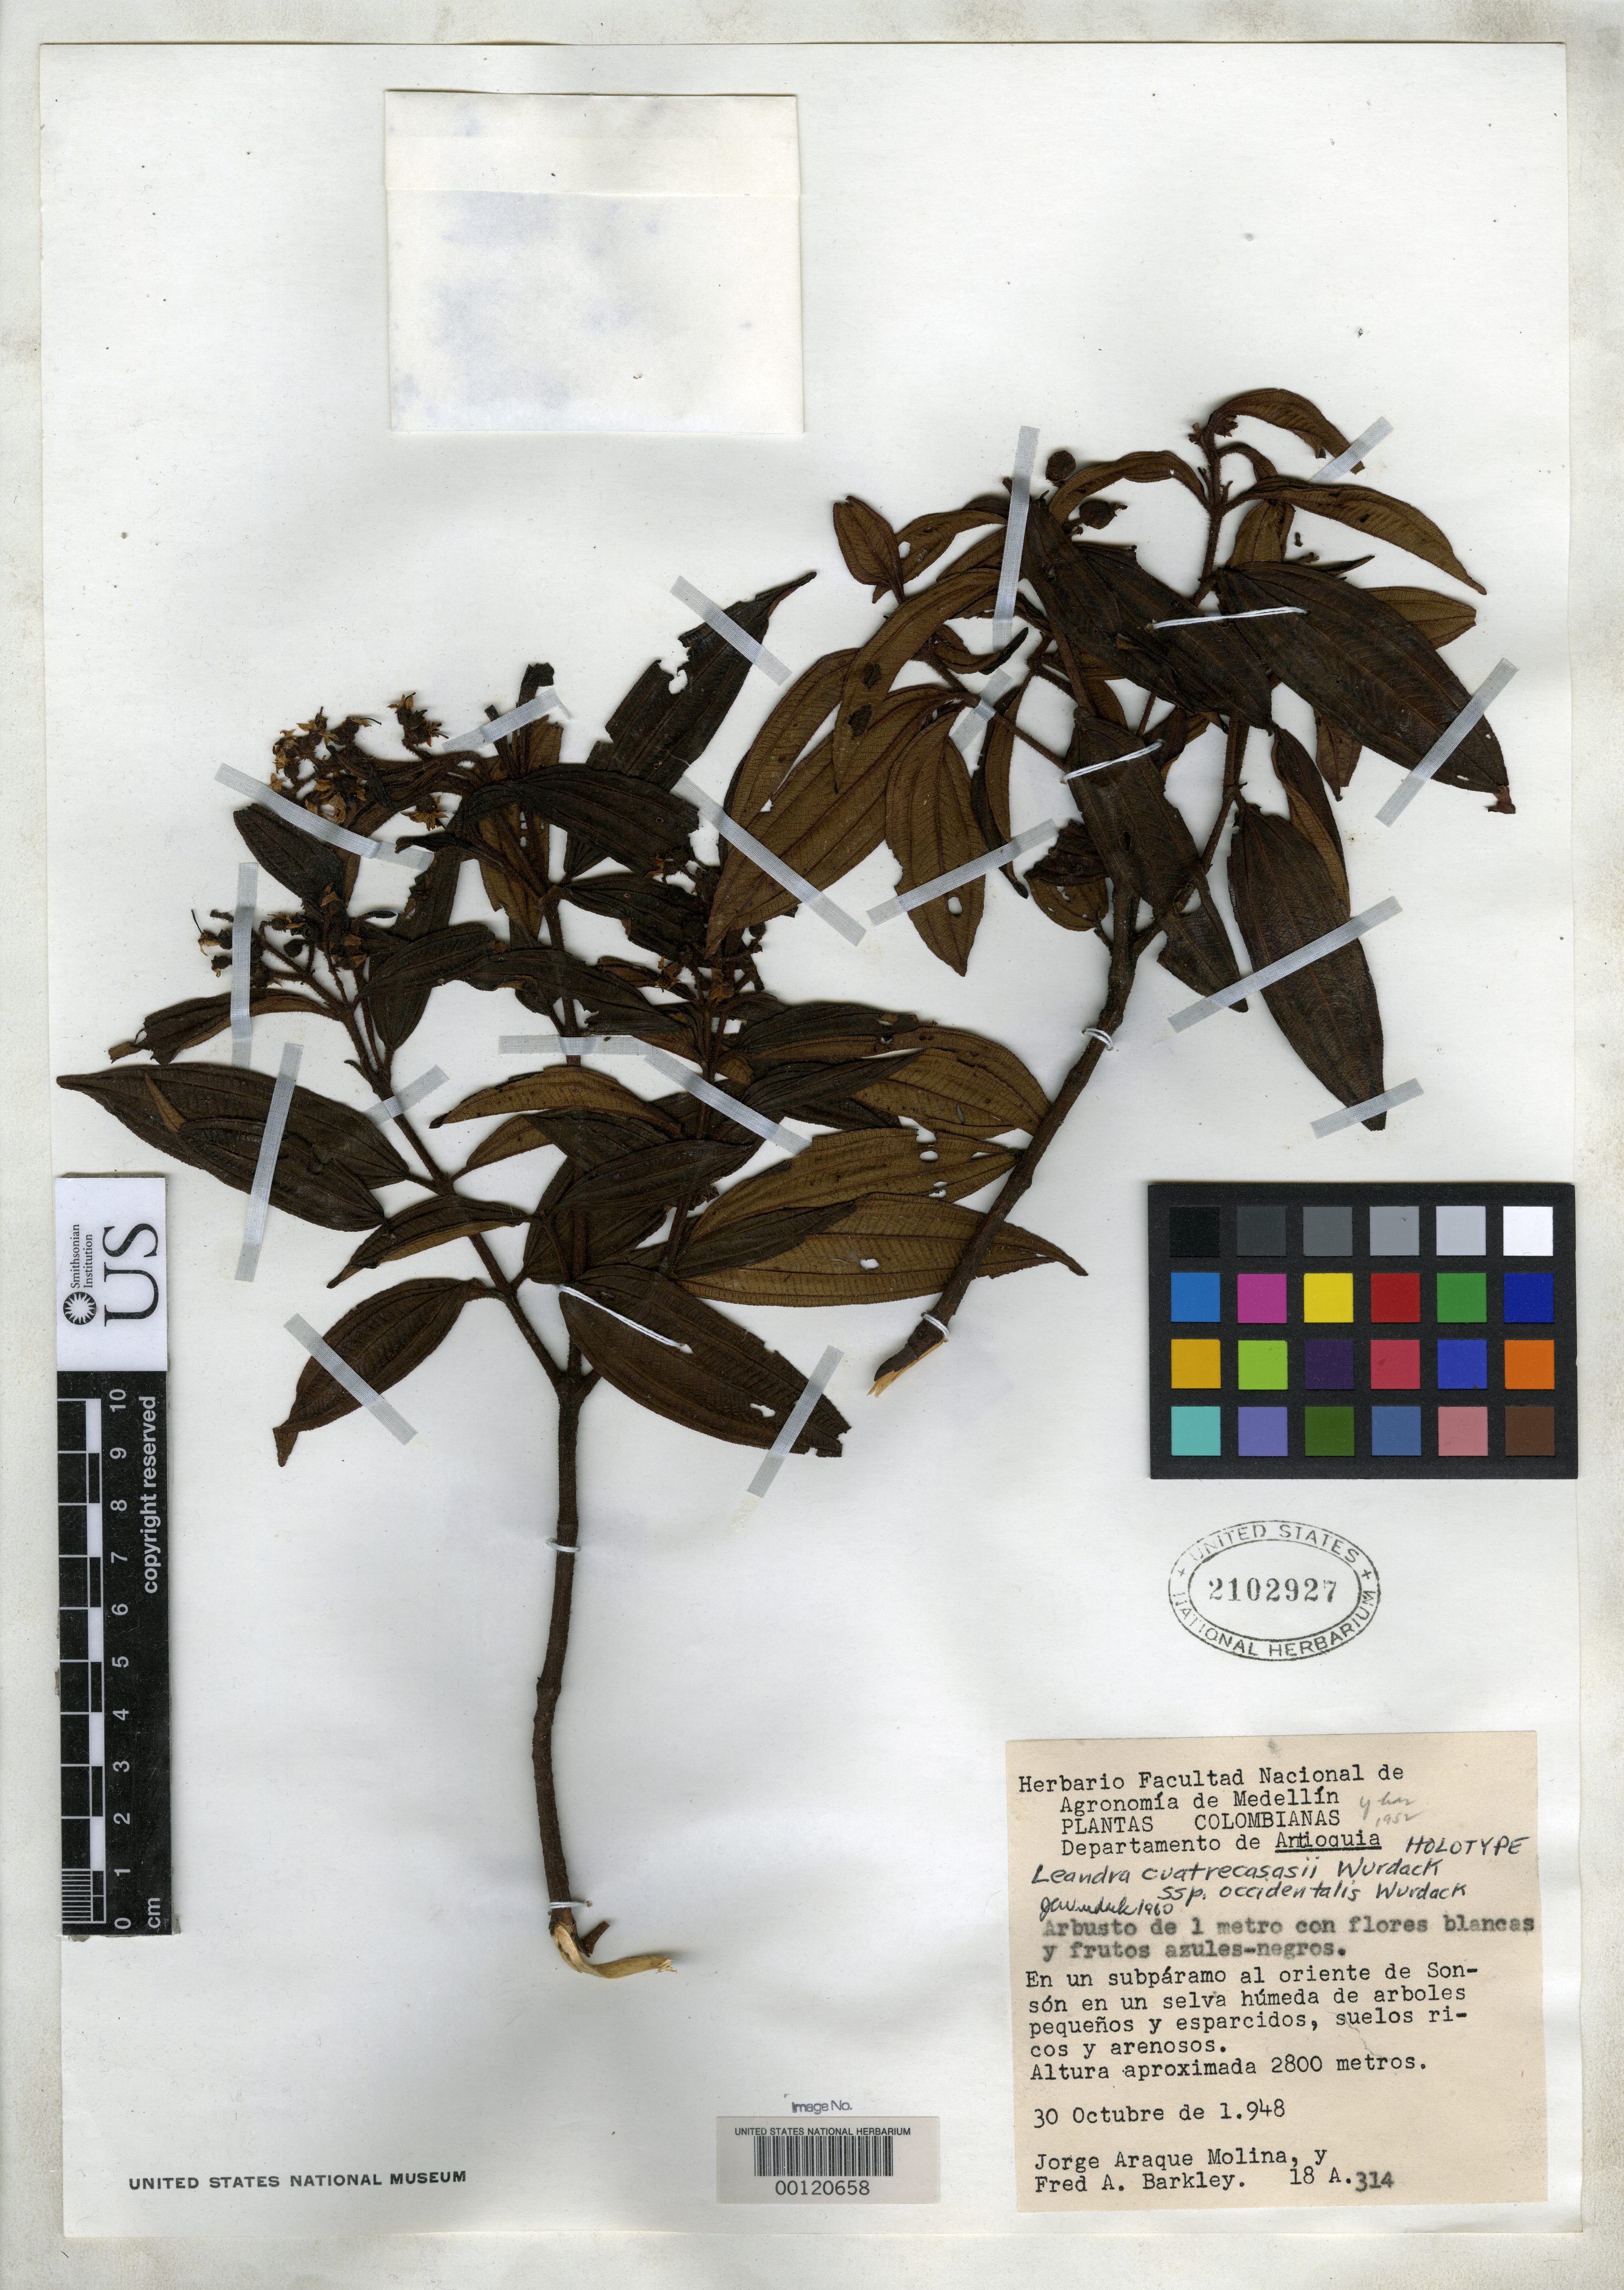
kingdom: Plantae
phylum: Tracheophyta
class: Magnoliopsida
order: Myrtales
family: Melastomataceae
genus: Leandra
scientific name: Leandra cuatrecasasii subsp. occidentalis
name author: Wurdack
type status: Holotype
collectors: J. Araque Molina & F. A. Barkley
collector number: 18a314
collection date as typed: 30 Oct 1948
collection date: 1948-10-30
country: Colombia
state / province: Antioquia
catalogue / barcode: US 2102927